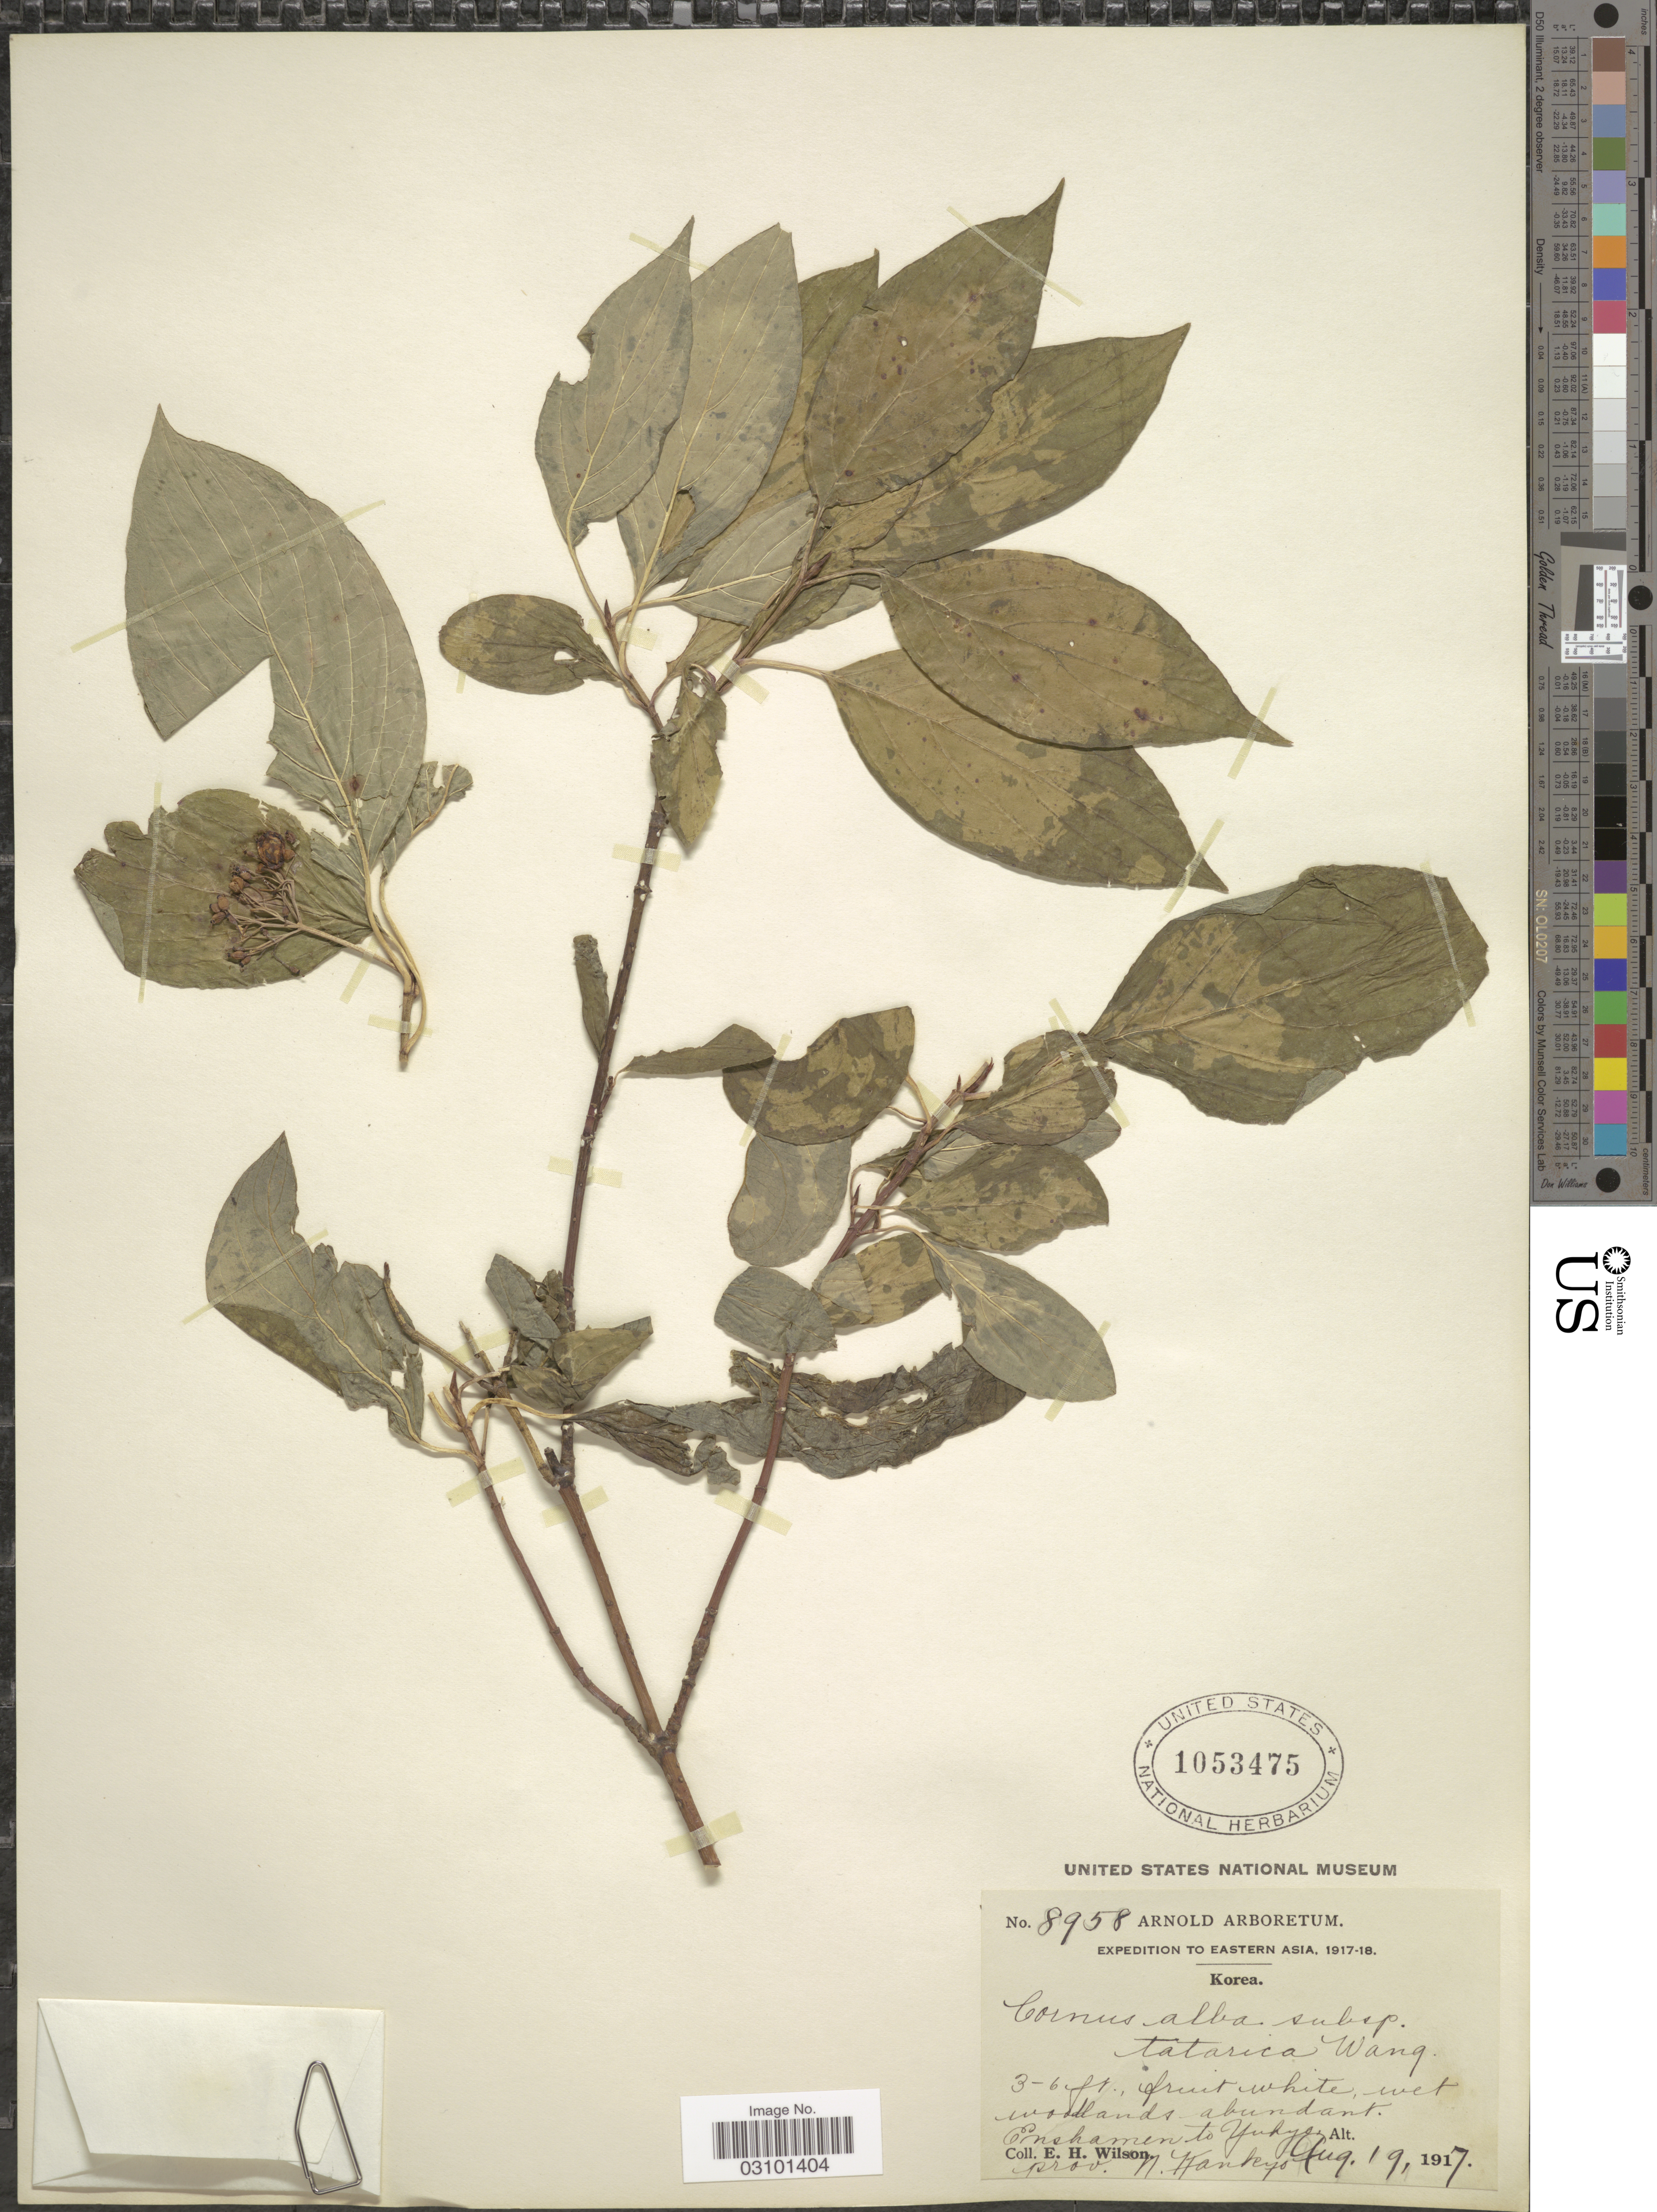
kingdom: Plantae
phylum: Tracheophyta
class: Magnoliopsida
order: Cornales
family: Cornaceae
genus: Cornus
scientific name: Cornus alba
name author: L.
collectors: E. Wilson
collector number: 8958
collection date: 1917-08-19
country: South Korea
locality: Enshamen to Yukuo, prov. N. Kankyo.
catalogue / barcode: US 1053475